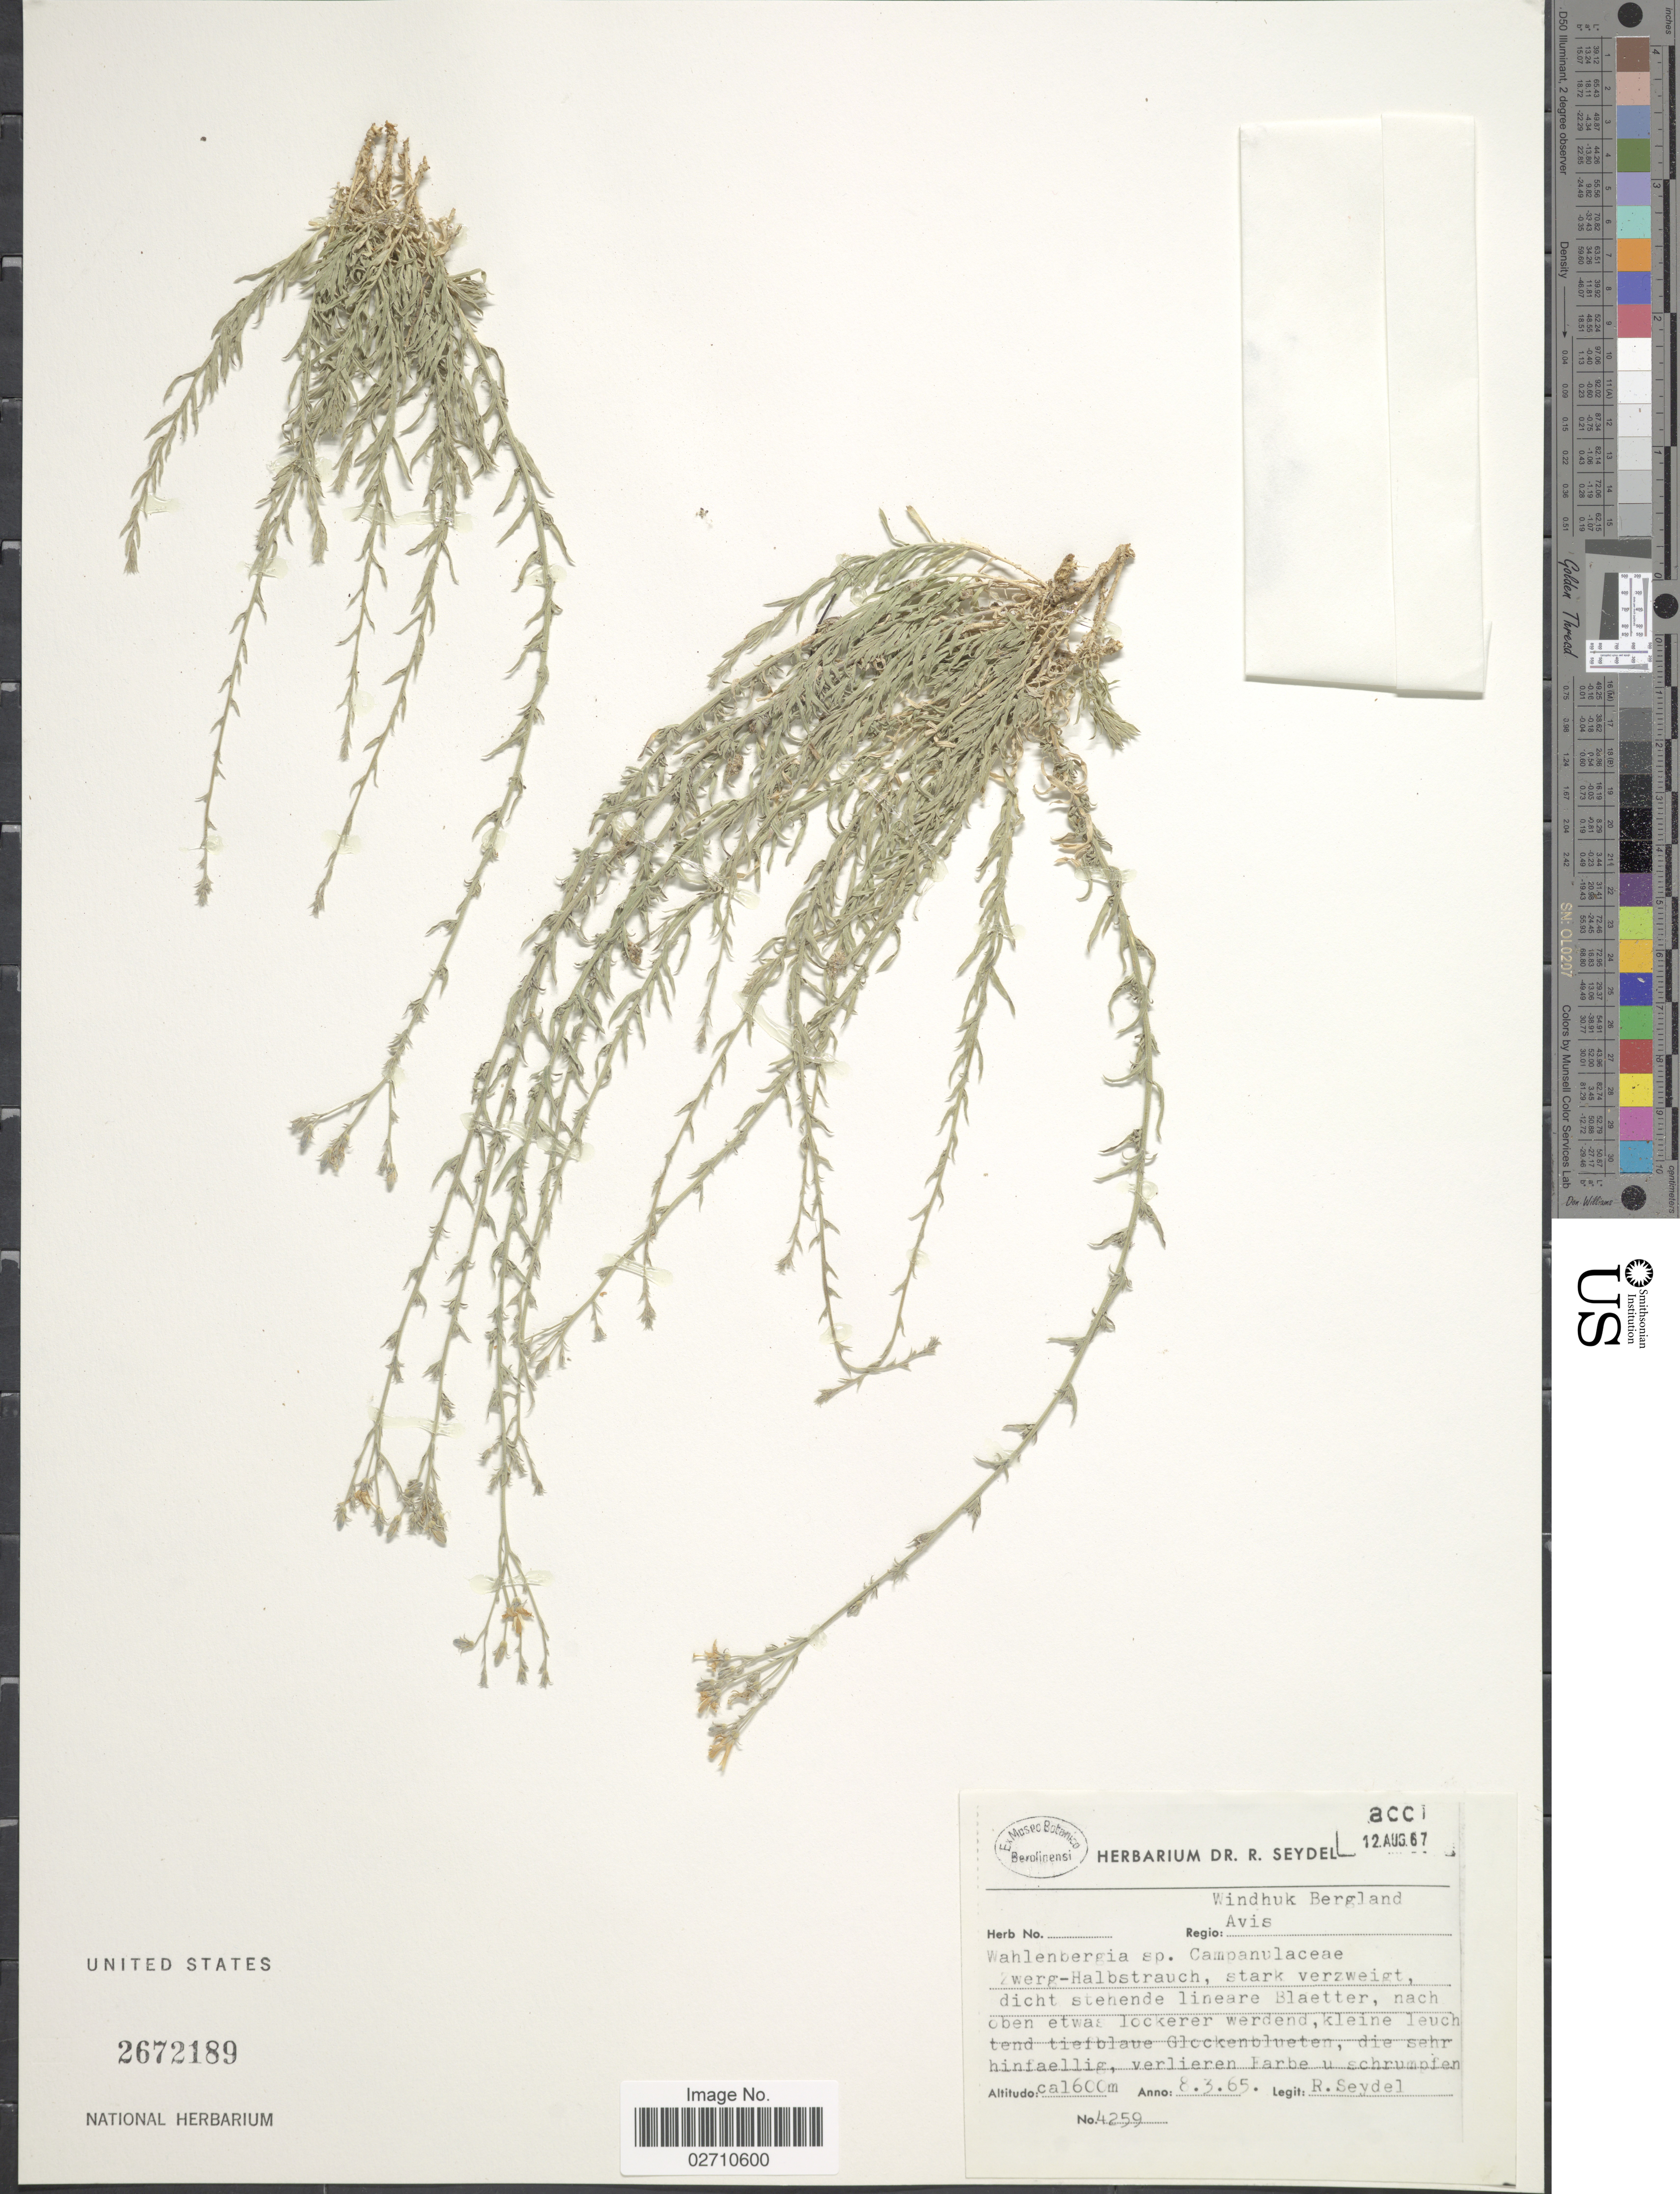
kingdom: Plantae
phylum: Tracheophyta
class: Magnoliopsida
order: Asterales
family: Campanulaceae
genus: Wahlenbergia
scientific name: Wahlenbergia sp.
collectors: R. Seydel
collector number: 4259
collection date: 1965-03-08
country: Namibia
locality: Windhuk Bergland, Avis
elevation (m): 1600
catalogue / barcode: US 2672189